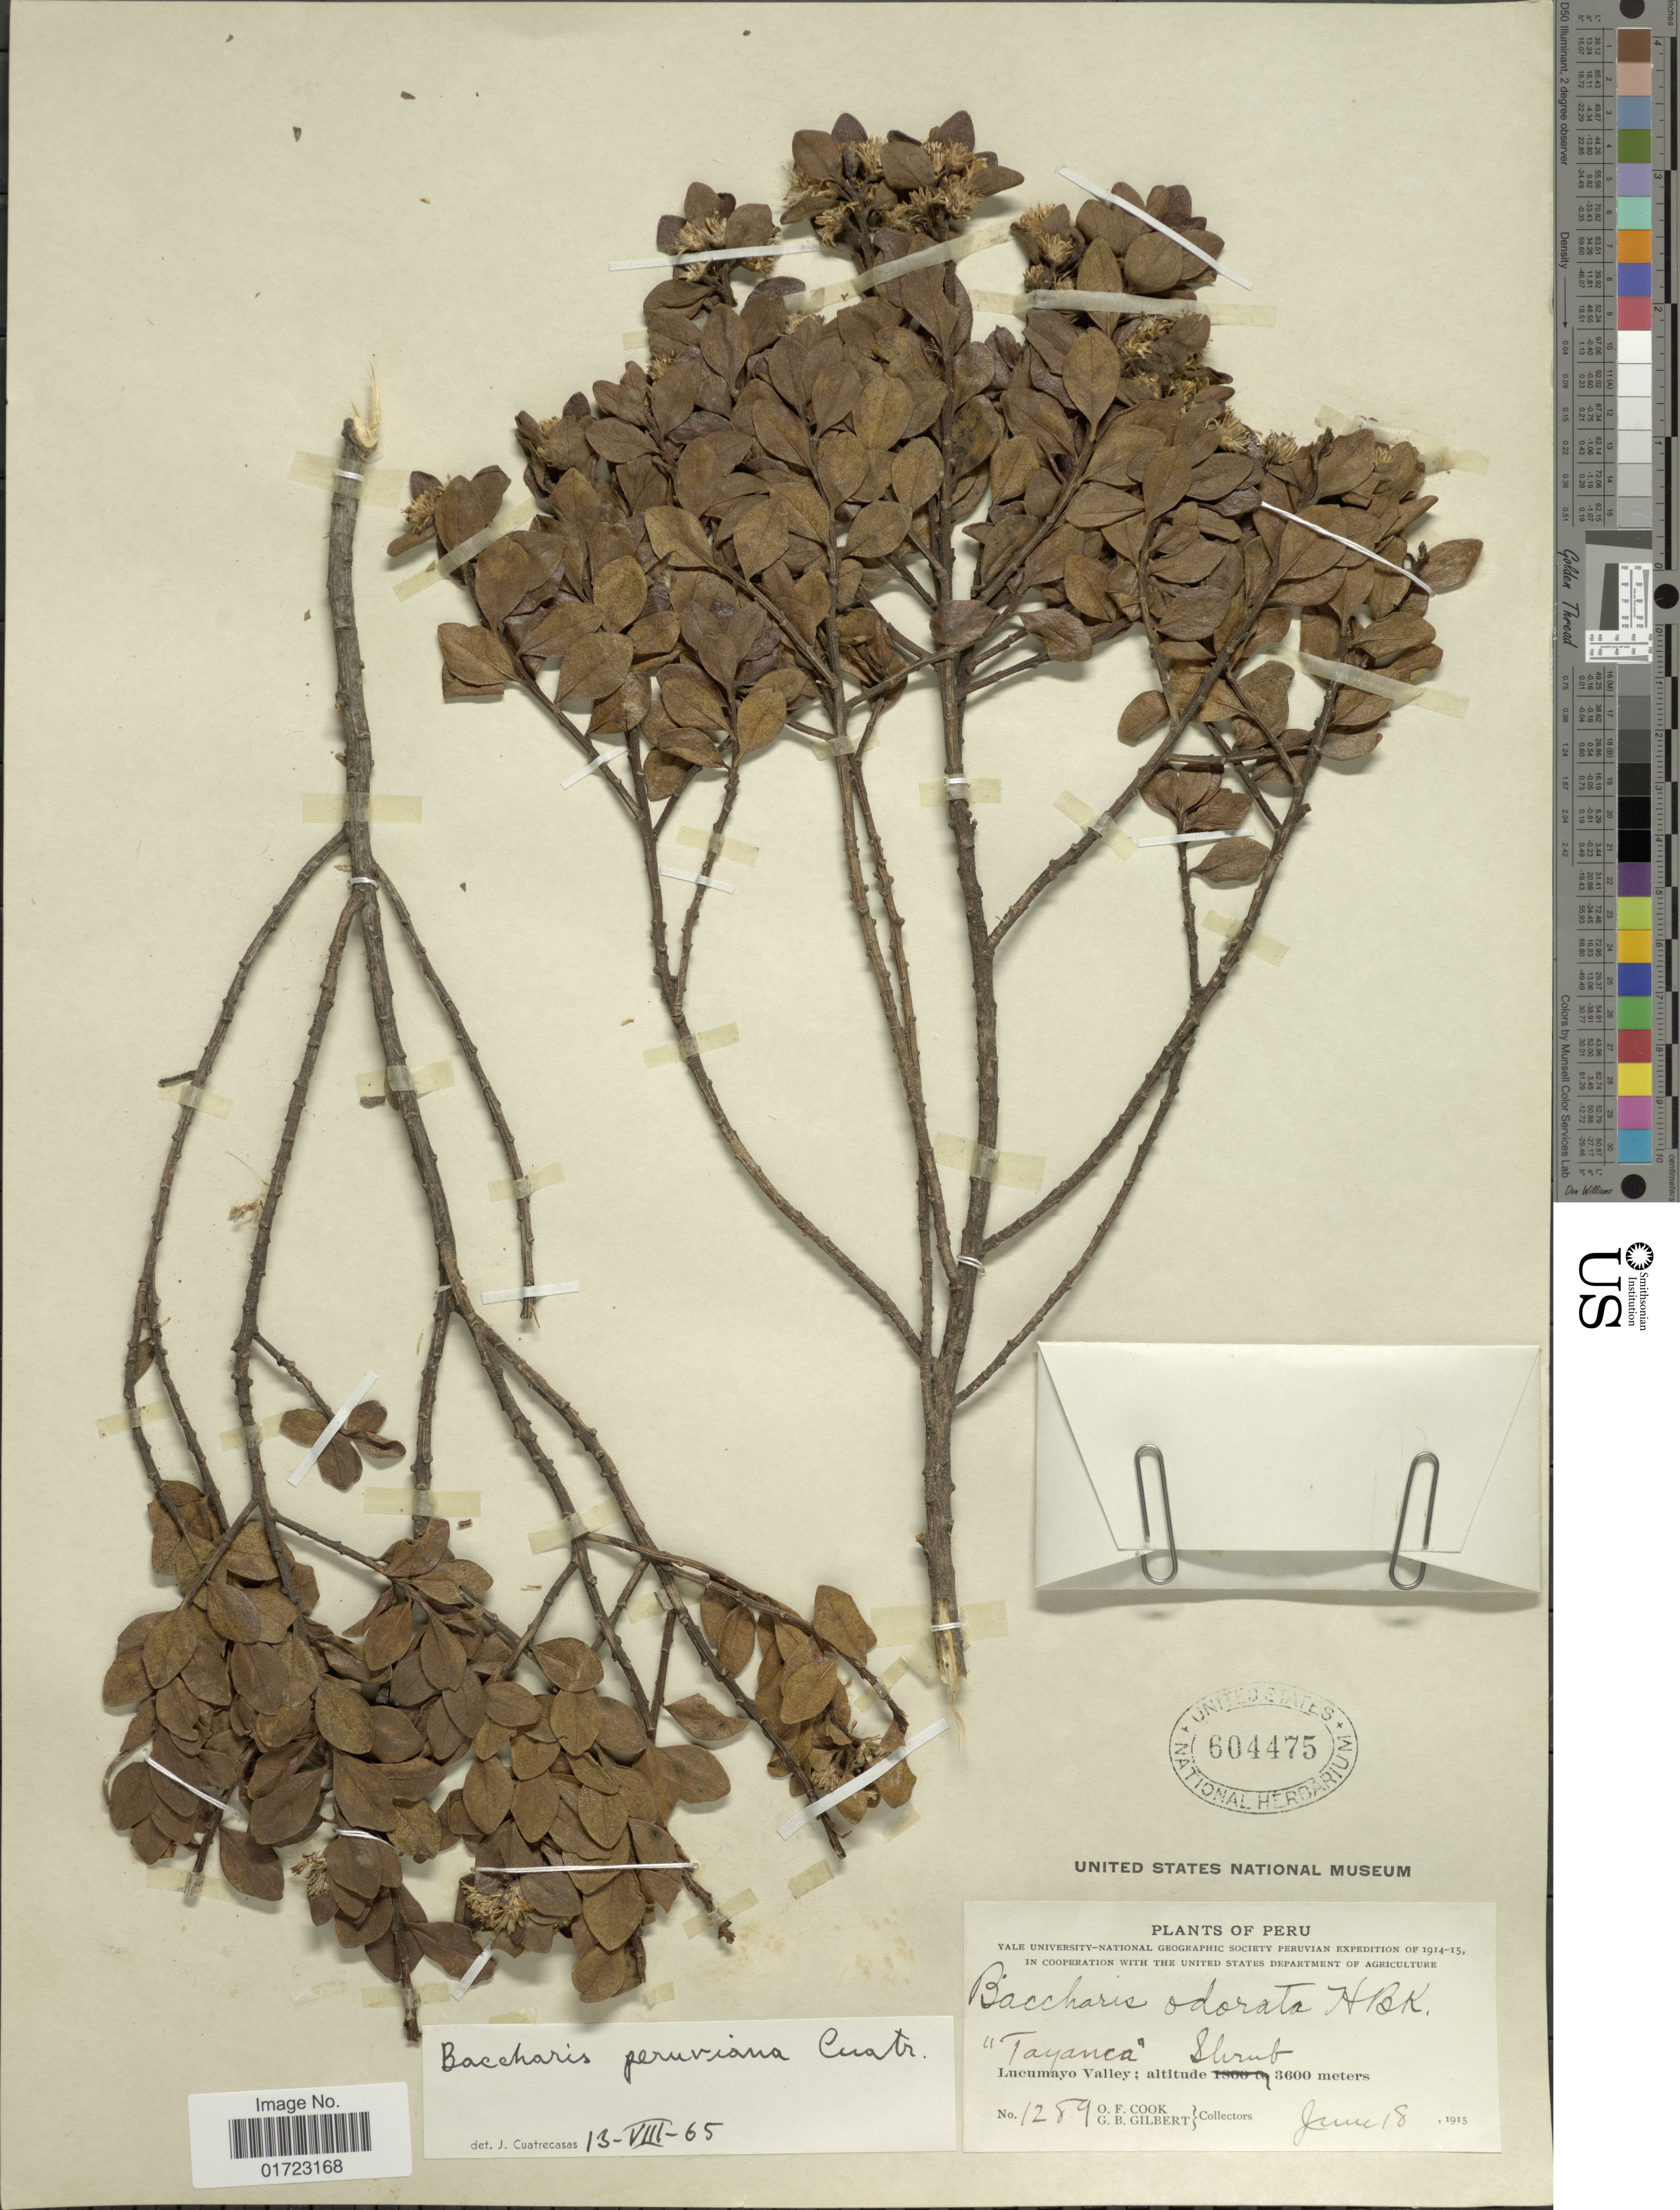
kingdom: Plantae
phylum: Tracheophyta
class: Magnoliopsida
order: Asterales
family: Asteraceae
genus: Baccharis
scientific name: Baccharis peruviana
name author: Cuatrec.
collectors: O. F. Cook & G. B. Gilbert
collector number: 1289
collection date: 1915-06-18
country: Peru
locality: Tayanca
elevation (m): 3600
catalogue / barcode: US 604475